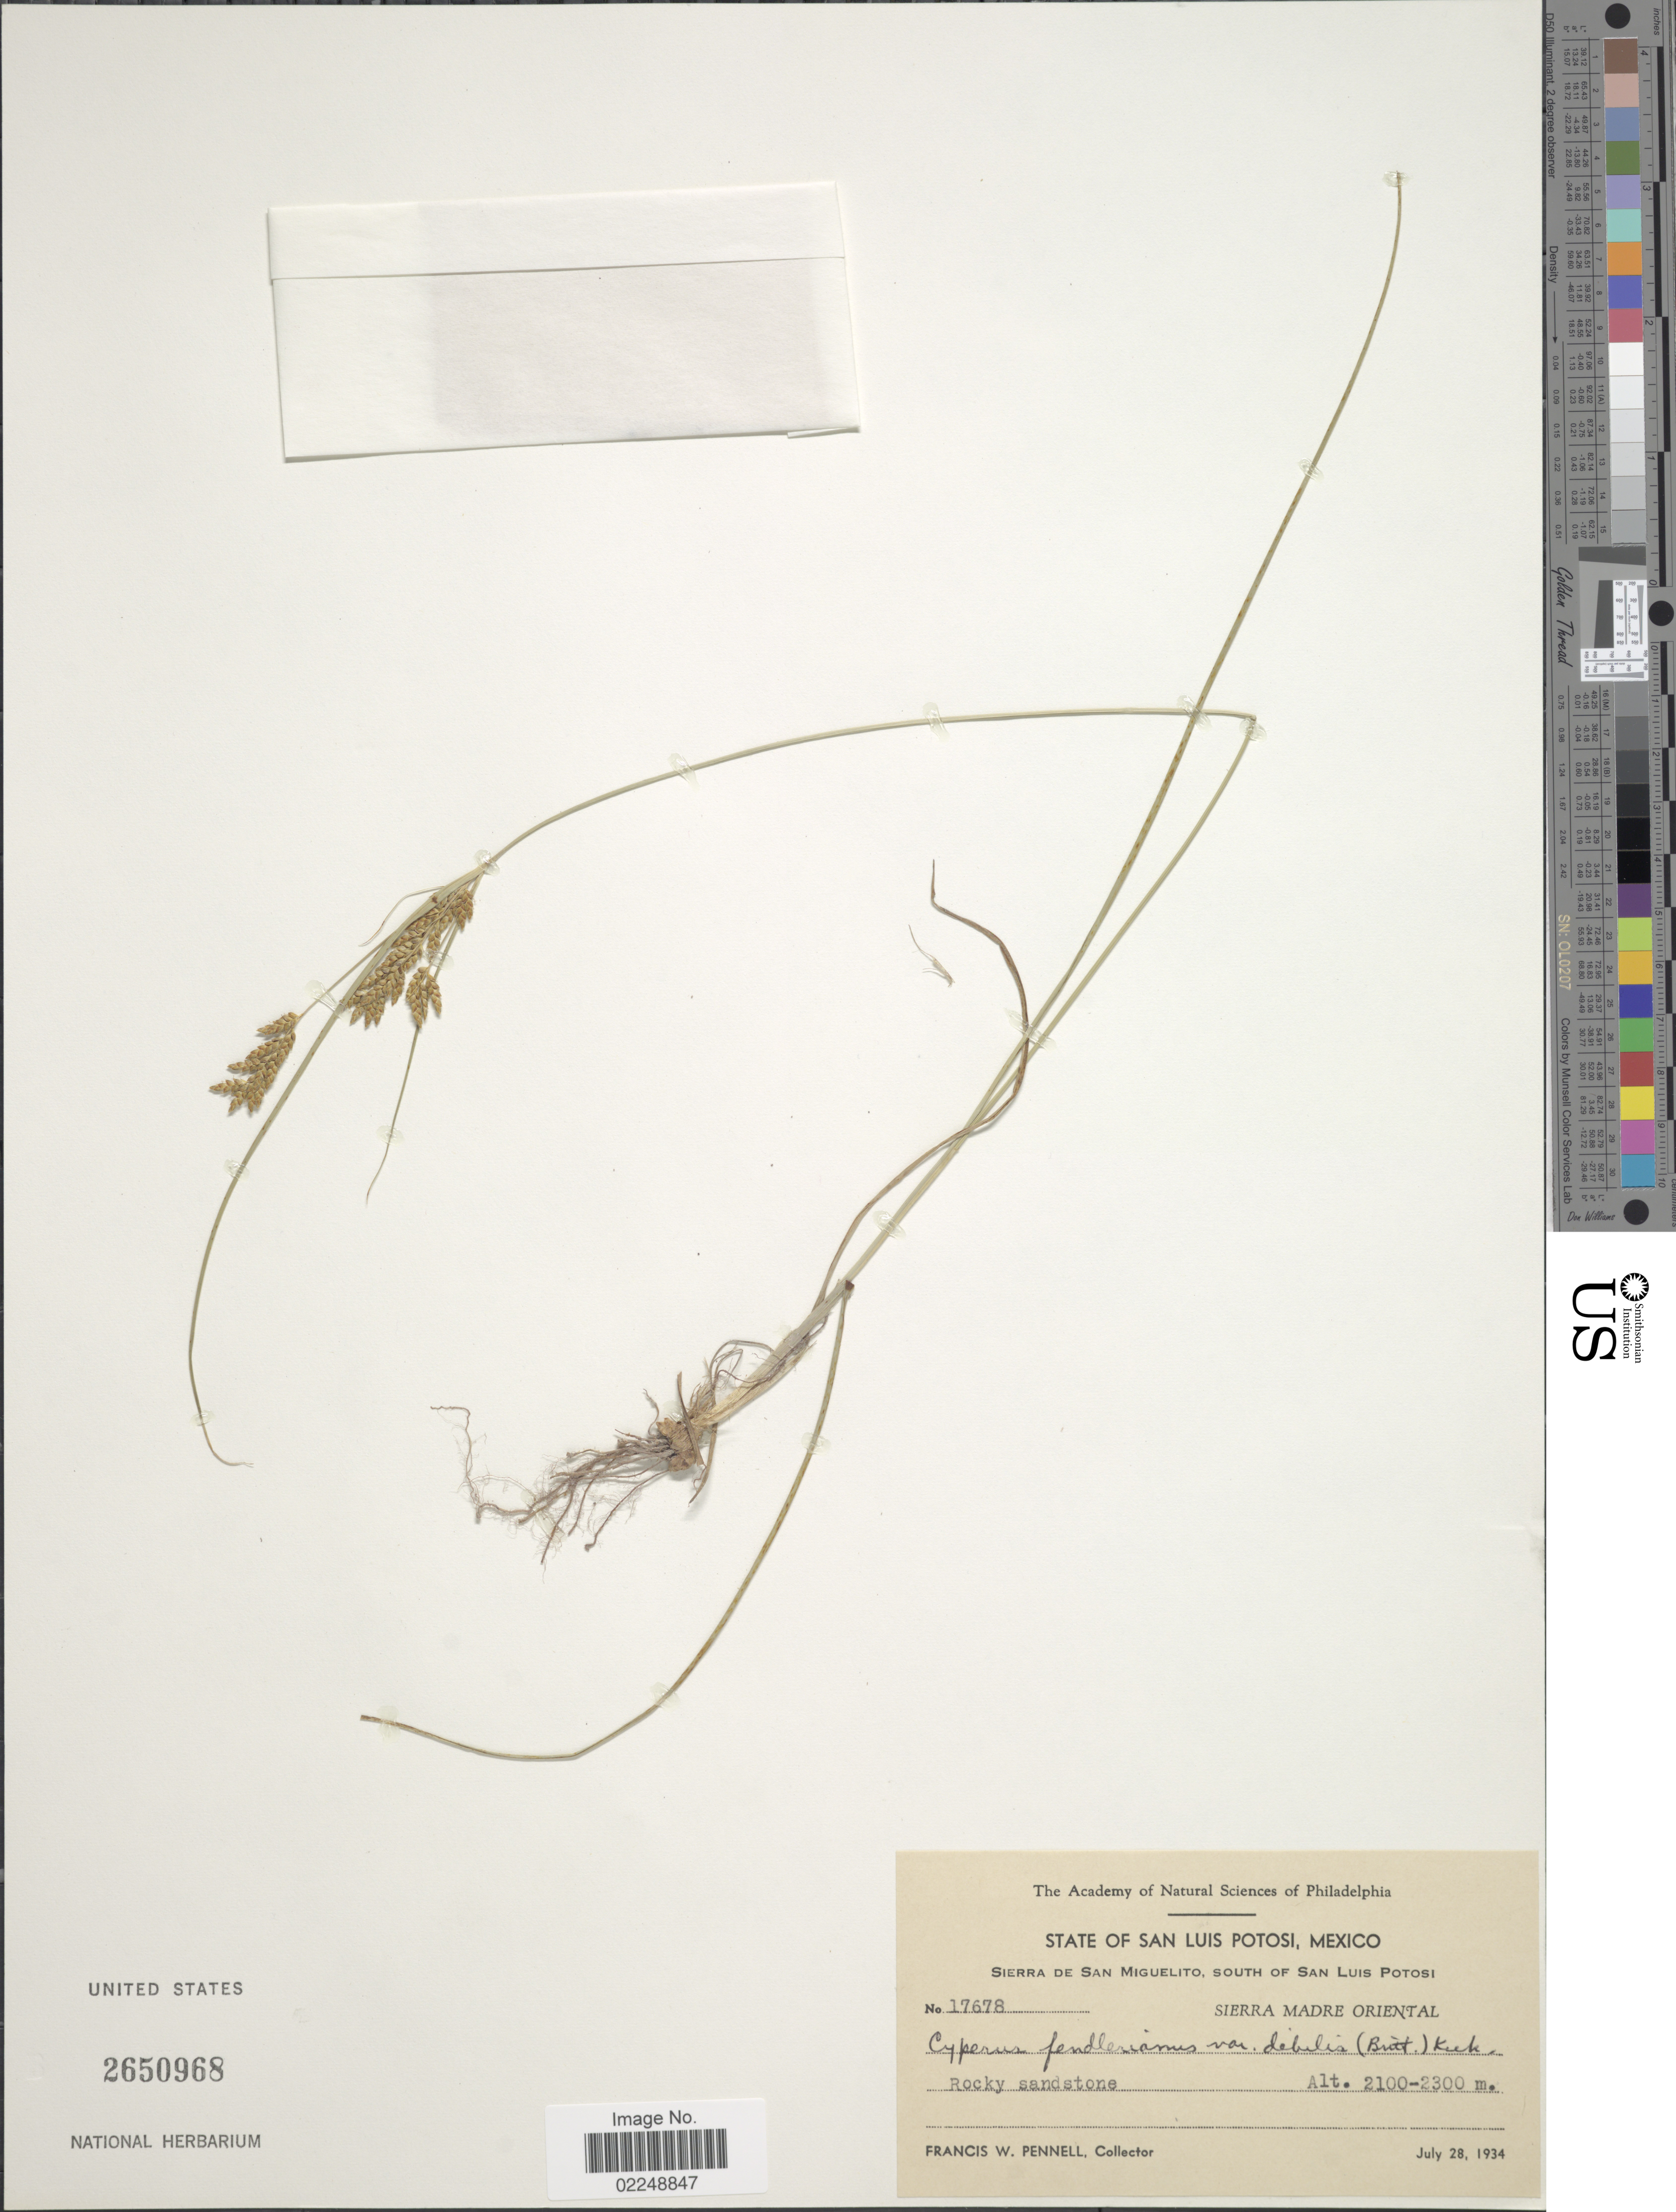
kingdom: Plantae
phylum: Tracheophyta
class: Liliopsida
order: Poales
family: Cyperaceae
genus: Cyperus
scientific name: Cyperus fendlerianus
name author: Boeckeler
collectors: F. W. Pennell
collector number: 17678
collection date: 1934-07-28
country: Mexico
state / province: San Luis Potosí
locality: Sierra de San Miguelito, South of San Luis Potosi, Sierra Madre Oriental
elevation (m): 2100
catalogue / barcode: US 2650968